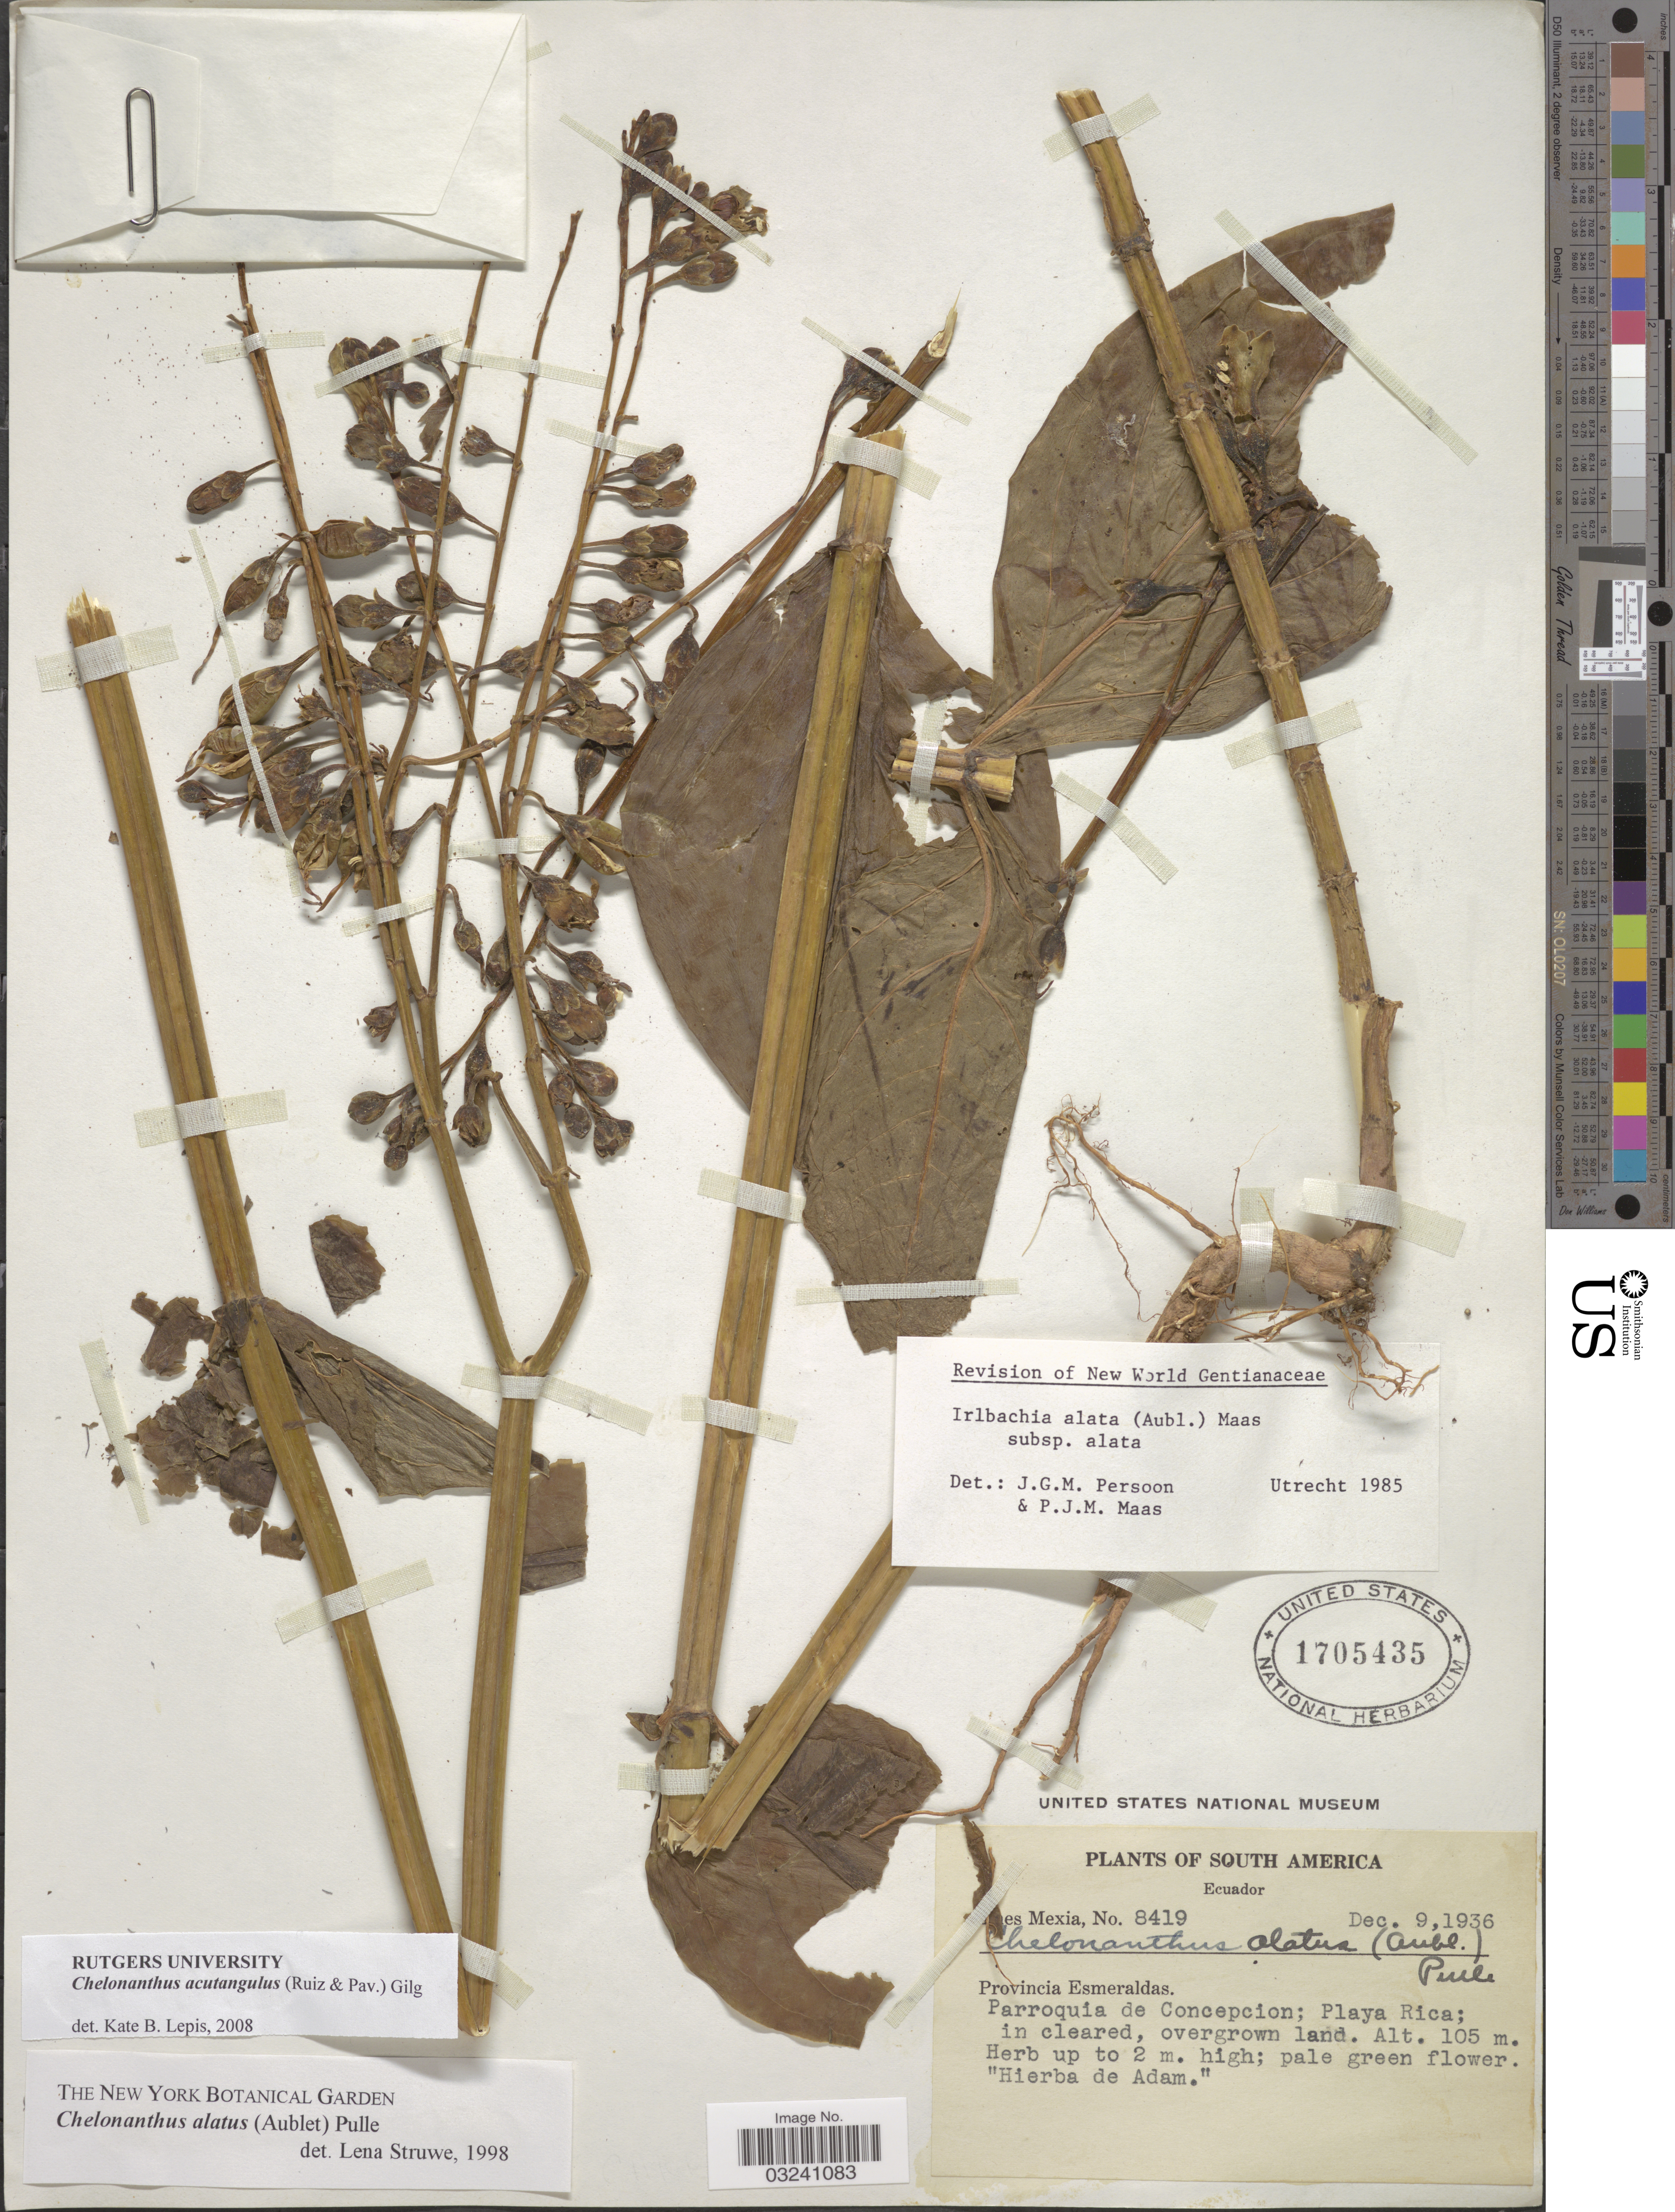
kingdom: Plantae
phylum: Tracheophyta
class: Magnoliopsida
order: Gentianales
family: Gentianaceae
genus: Chelonanthus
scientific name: Chelonanthus acutangulus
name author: (Ruiz & Pav.) Gilg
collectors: Y. Mexia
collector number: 8419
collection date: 1936-12-09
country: Ecuador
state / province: Esmeraldas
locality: Parroquia de Concepcion: Playa Rica.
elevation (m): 105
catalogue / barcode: US 1705435